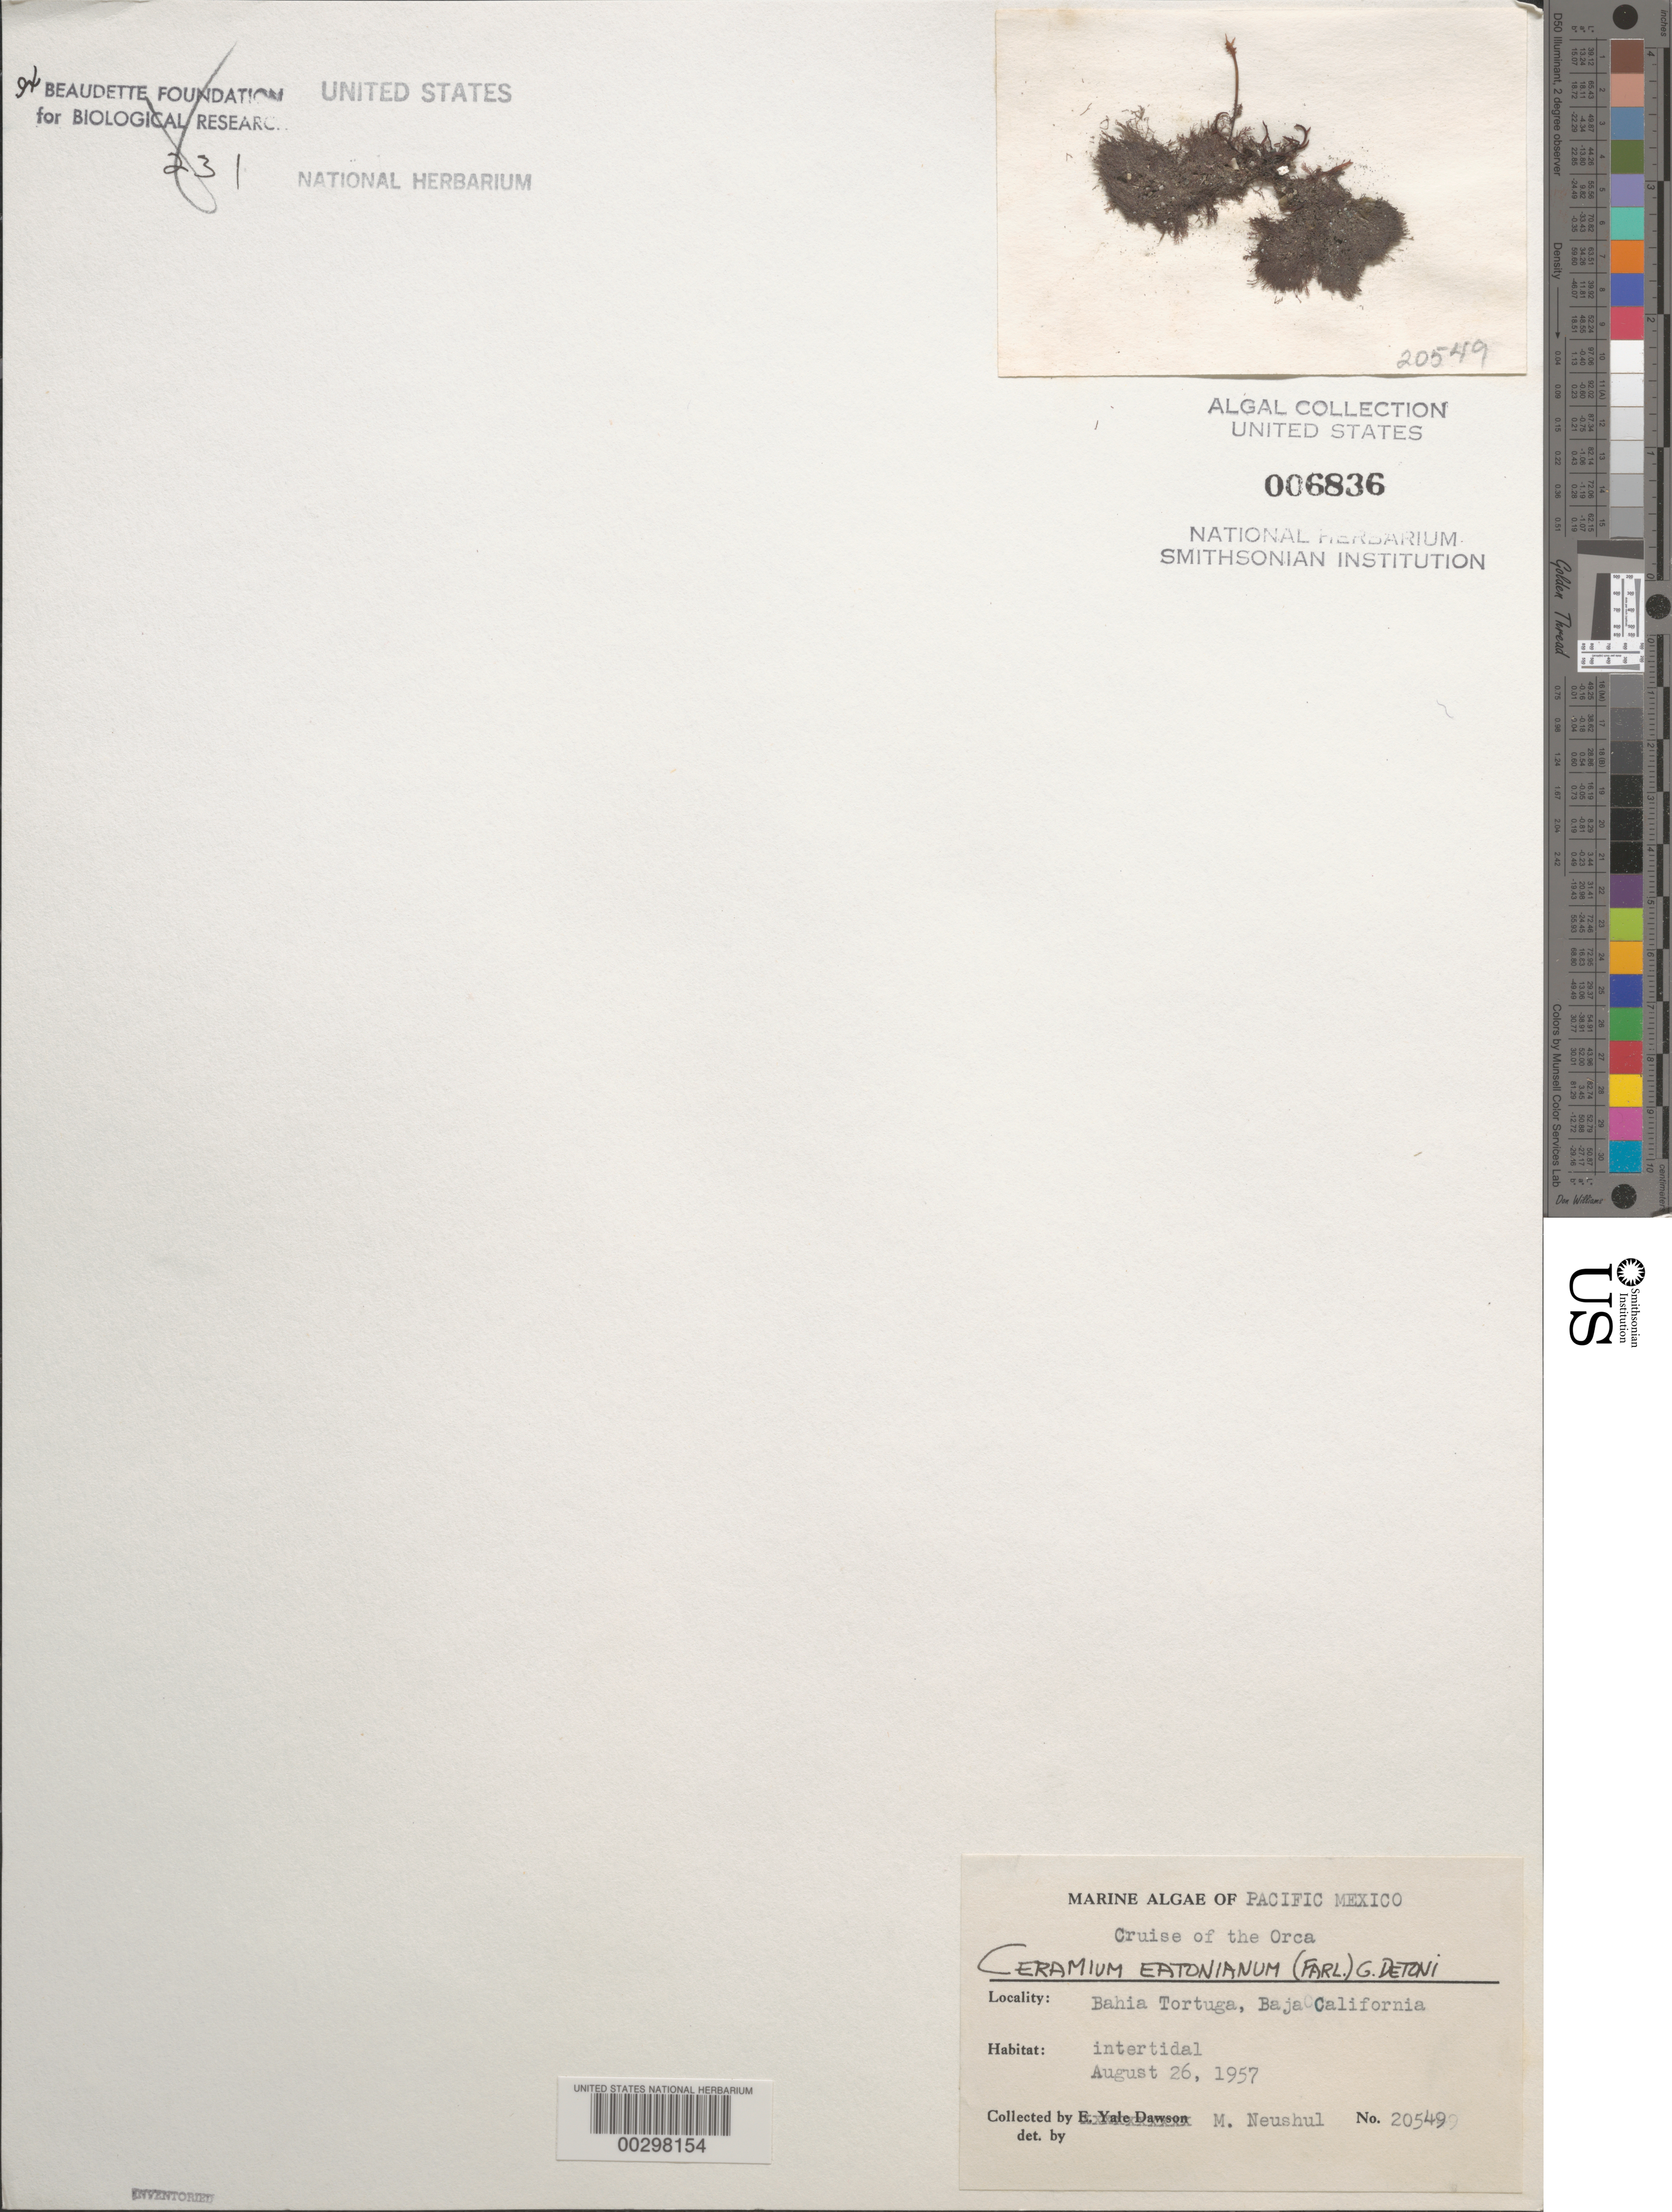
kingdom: Plantae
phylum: Rhodophyta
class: Florideophyceae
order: Ceramiales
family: Ceramiaceae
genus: Corallophila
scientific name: Corallophila eatoniana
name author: (Farl.) T.O. Cho et al.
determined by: Algae name updating Project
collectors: M. Neushul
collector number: EYD 20549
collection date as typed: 26 Aug 1957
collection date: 1957-08-26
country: Mexico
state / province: Baja California Sur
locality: Bahia Tortuga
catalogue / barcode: US 6836